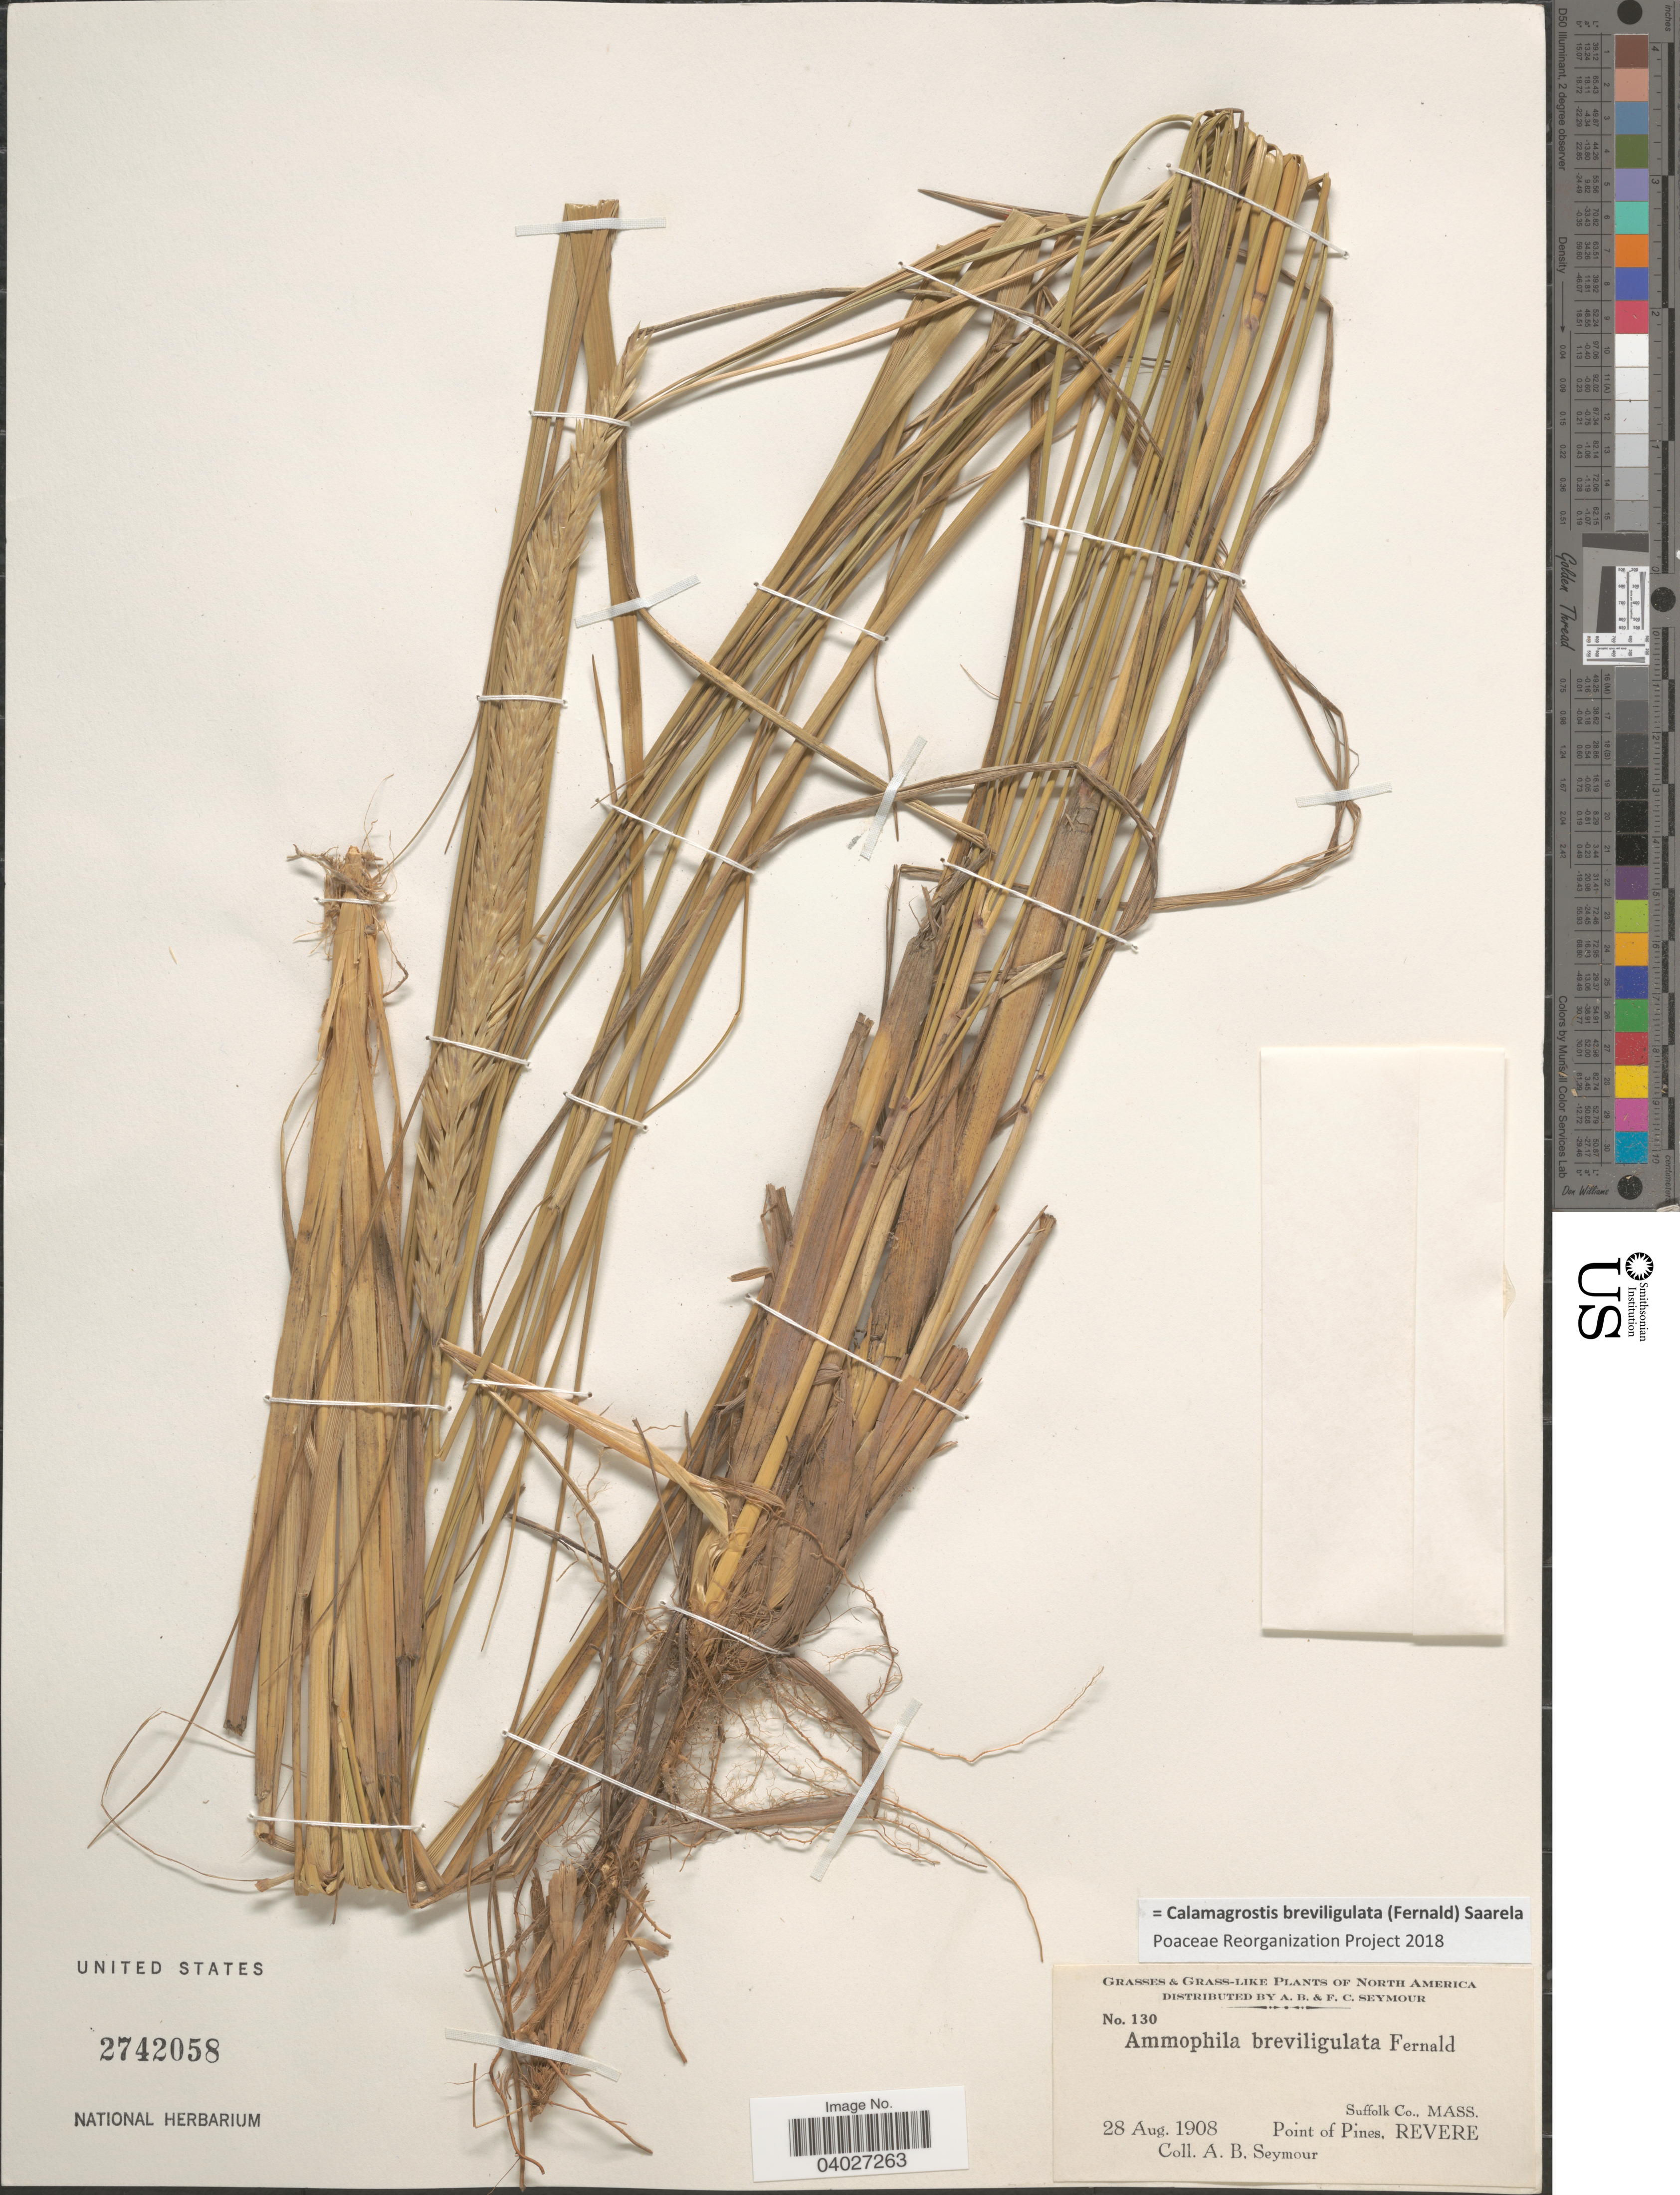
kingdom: Plantae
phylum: Tracheophyta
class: Liliopsida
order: Poales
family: Poaceae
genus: Calamagrostis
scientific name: Calamagrostis breviligulata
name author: (Fernald) Saarela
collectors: A. Seymour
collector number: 130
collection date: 1908-08-28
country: United States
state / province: Massachusetts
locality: Suffolk Co. Point of Pines, Revere.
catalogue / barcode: US 2742058